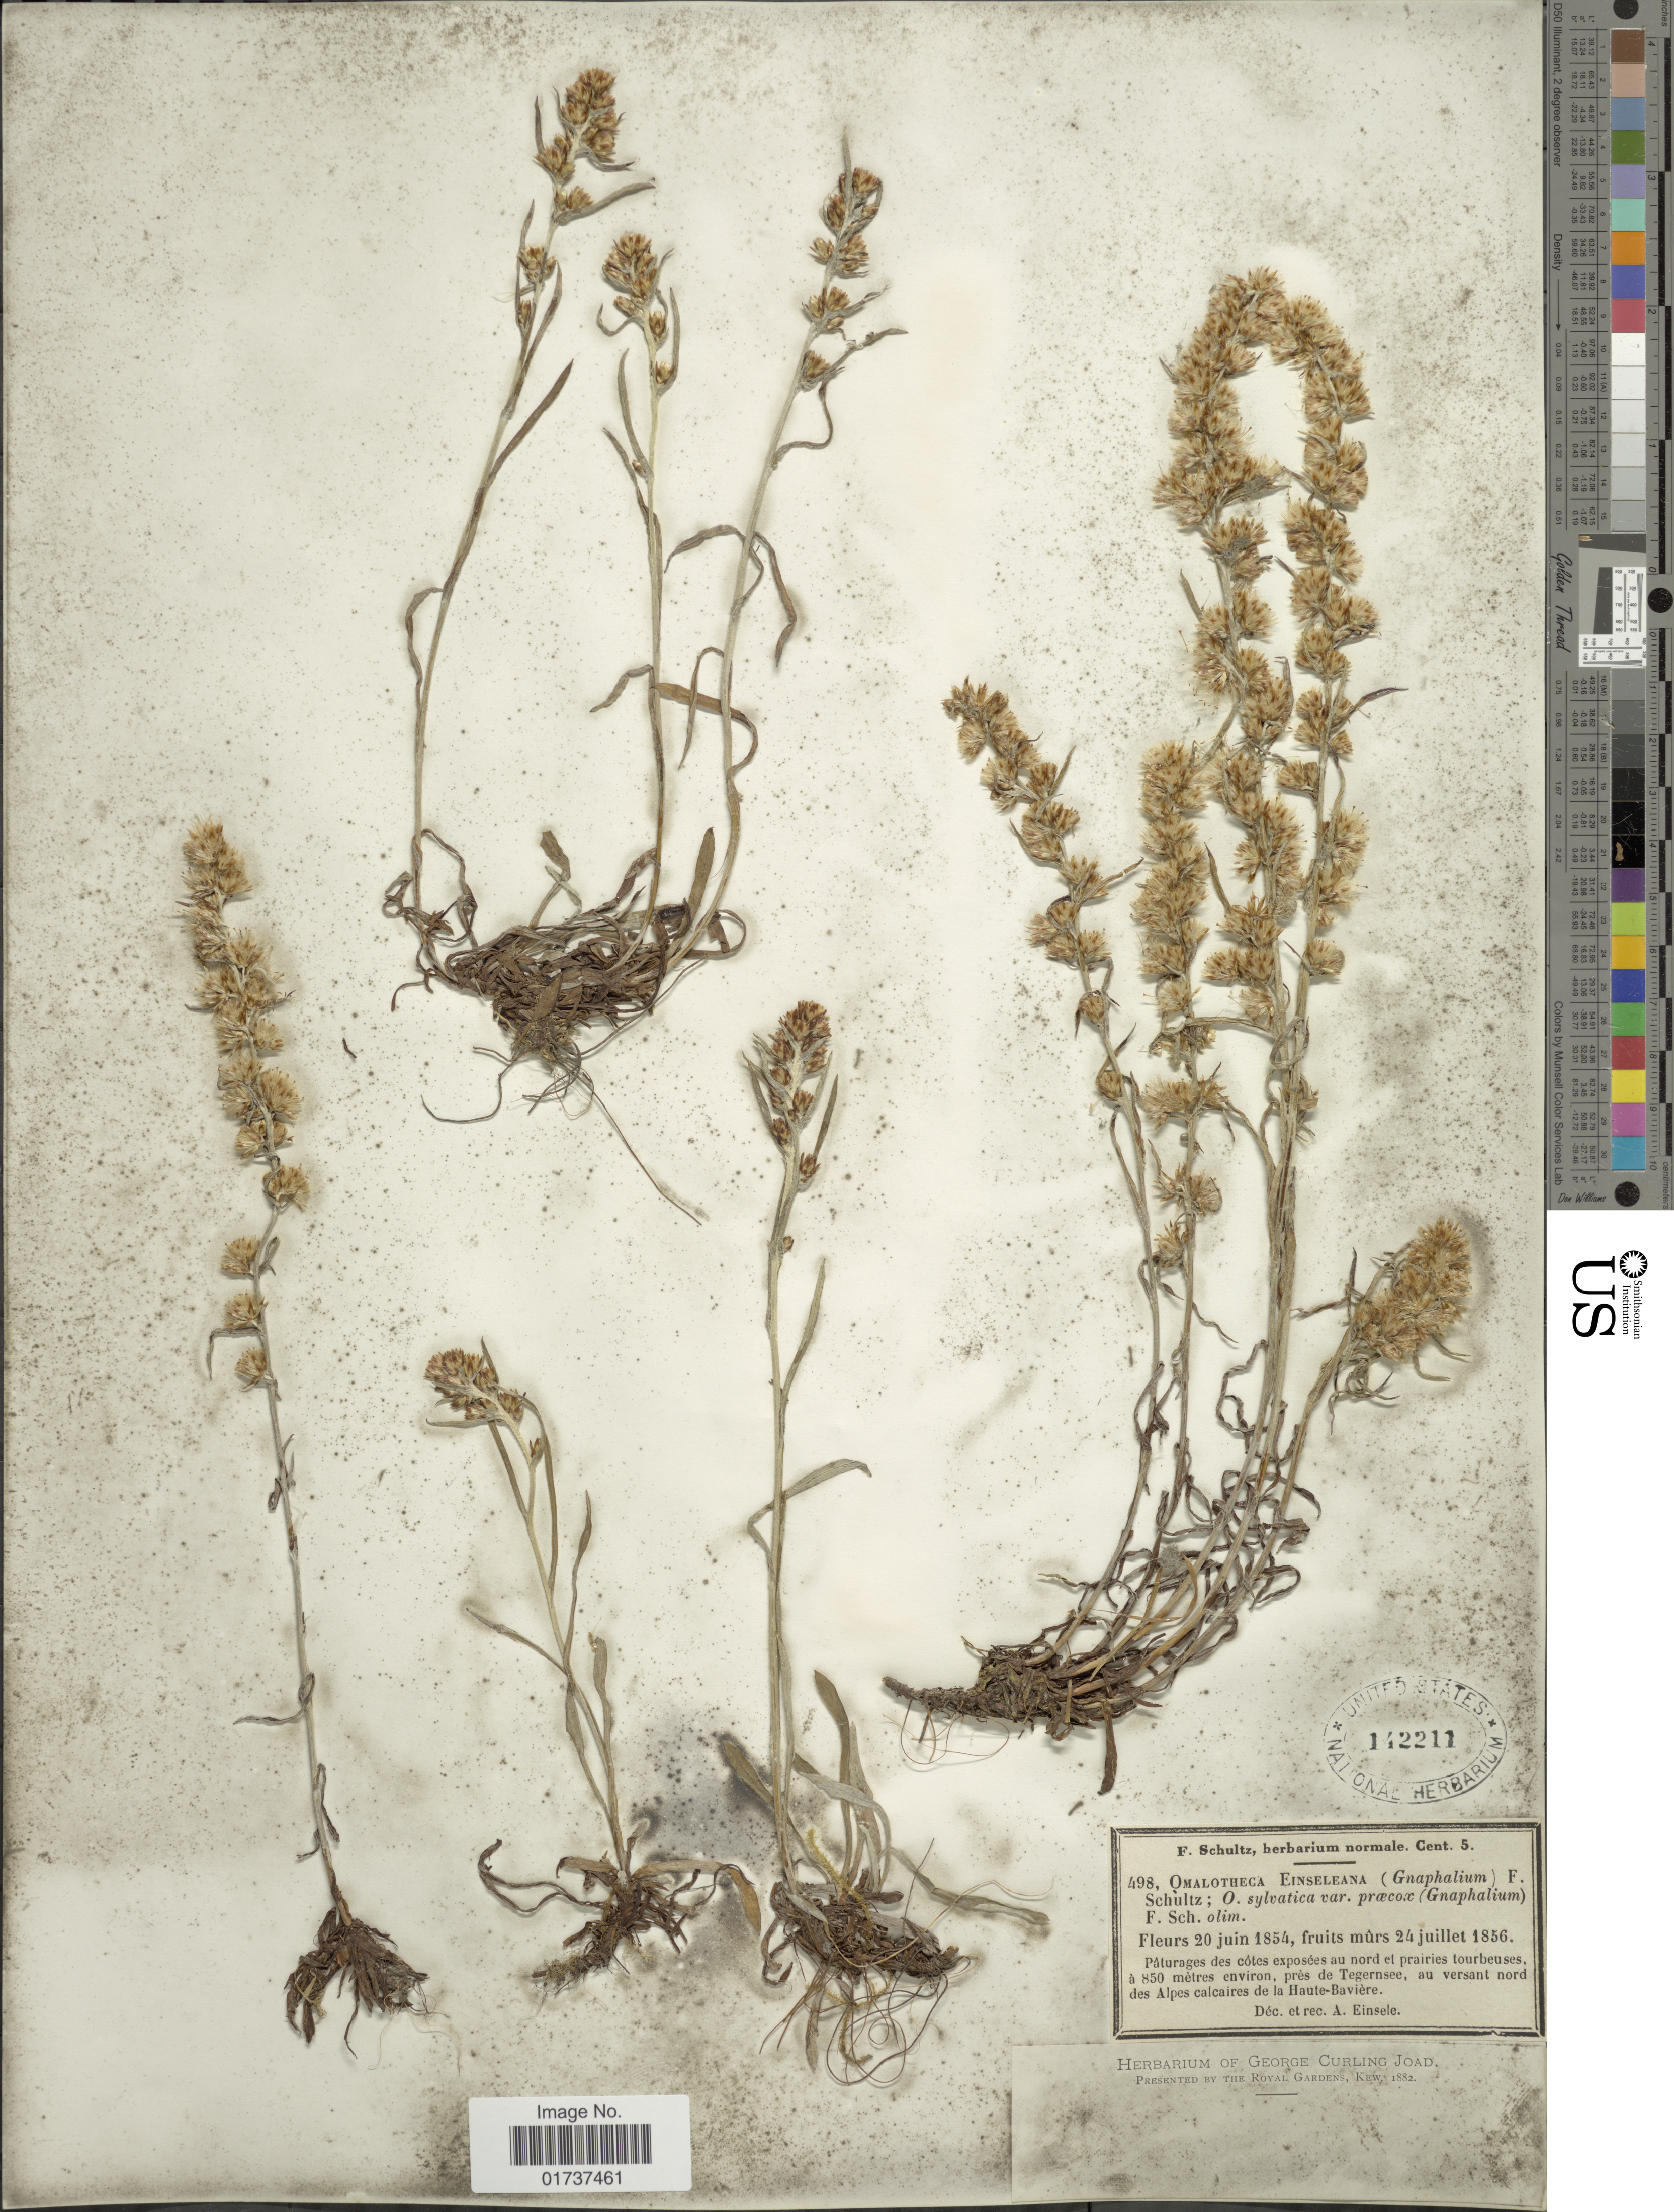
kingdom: Plantae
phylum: Tracheophyta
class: Magnoliopsida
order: Asterales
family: Asteraceae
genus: Gnaphalium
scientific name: Gnaphalium sylvaticum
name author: L.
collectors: Einsele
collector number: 498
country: Germany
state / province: Bayern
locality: Pâturages des côtes exposées au nord et orairies tourbeuses, , près de Tegernsee, au versant nord des Alpes calcaires de la Haute-Bavière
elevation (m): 850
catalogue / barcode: US 142211